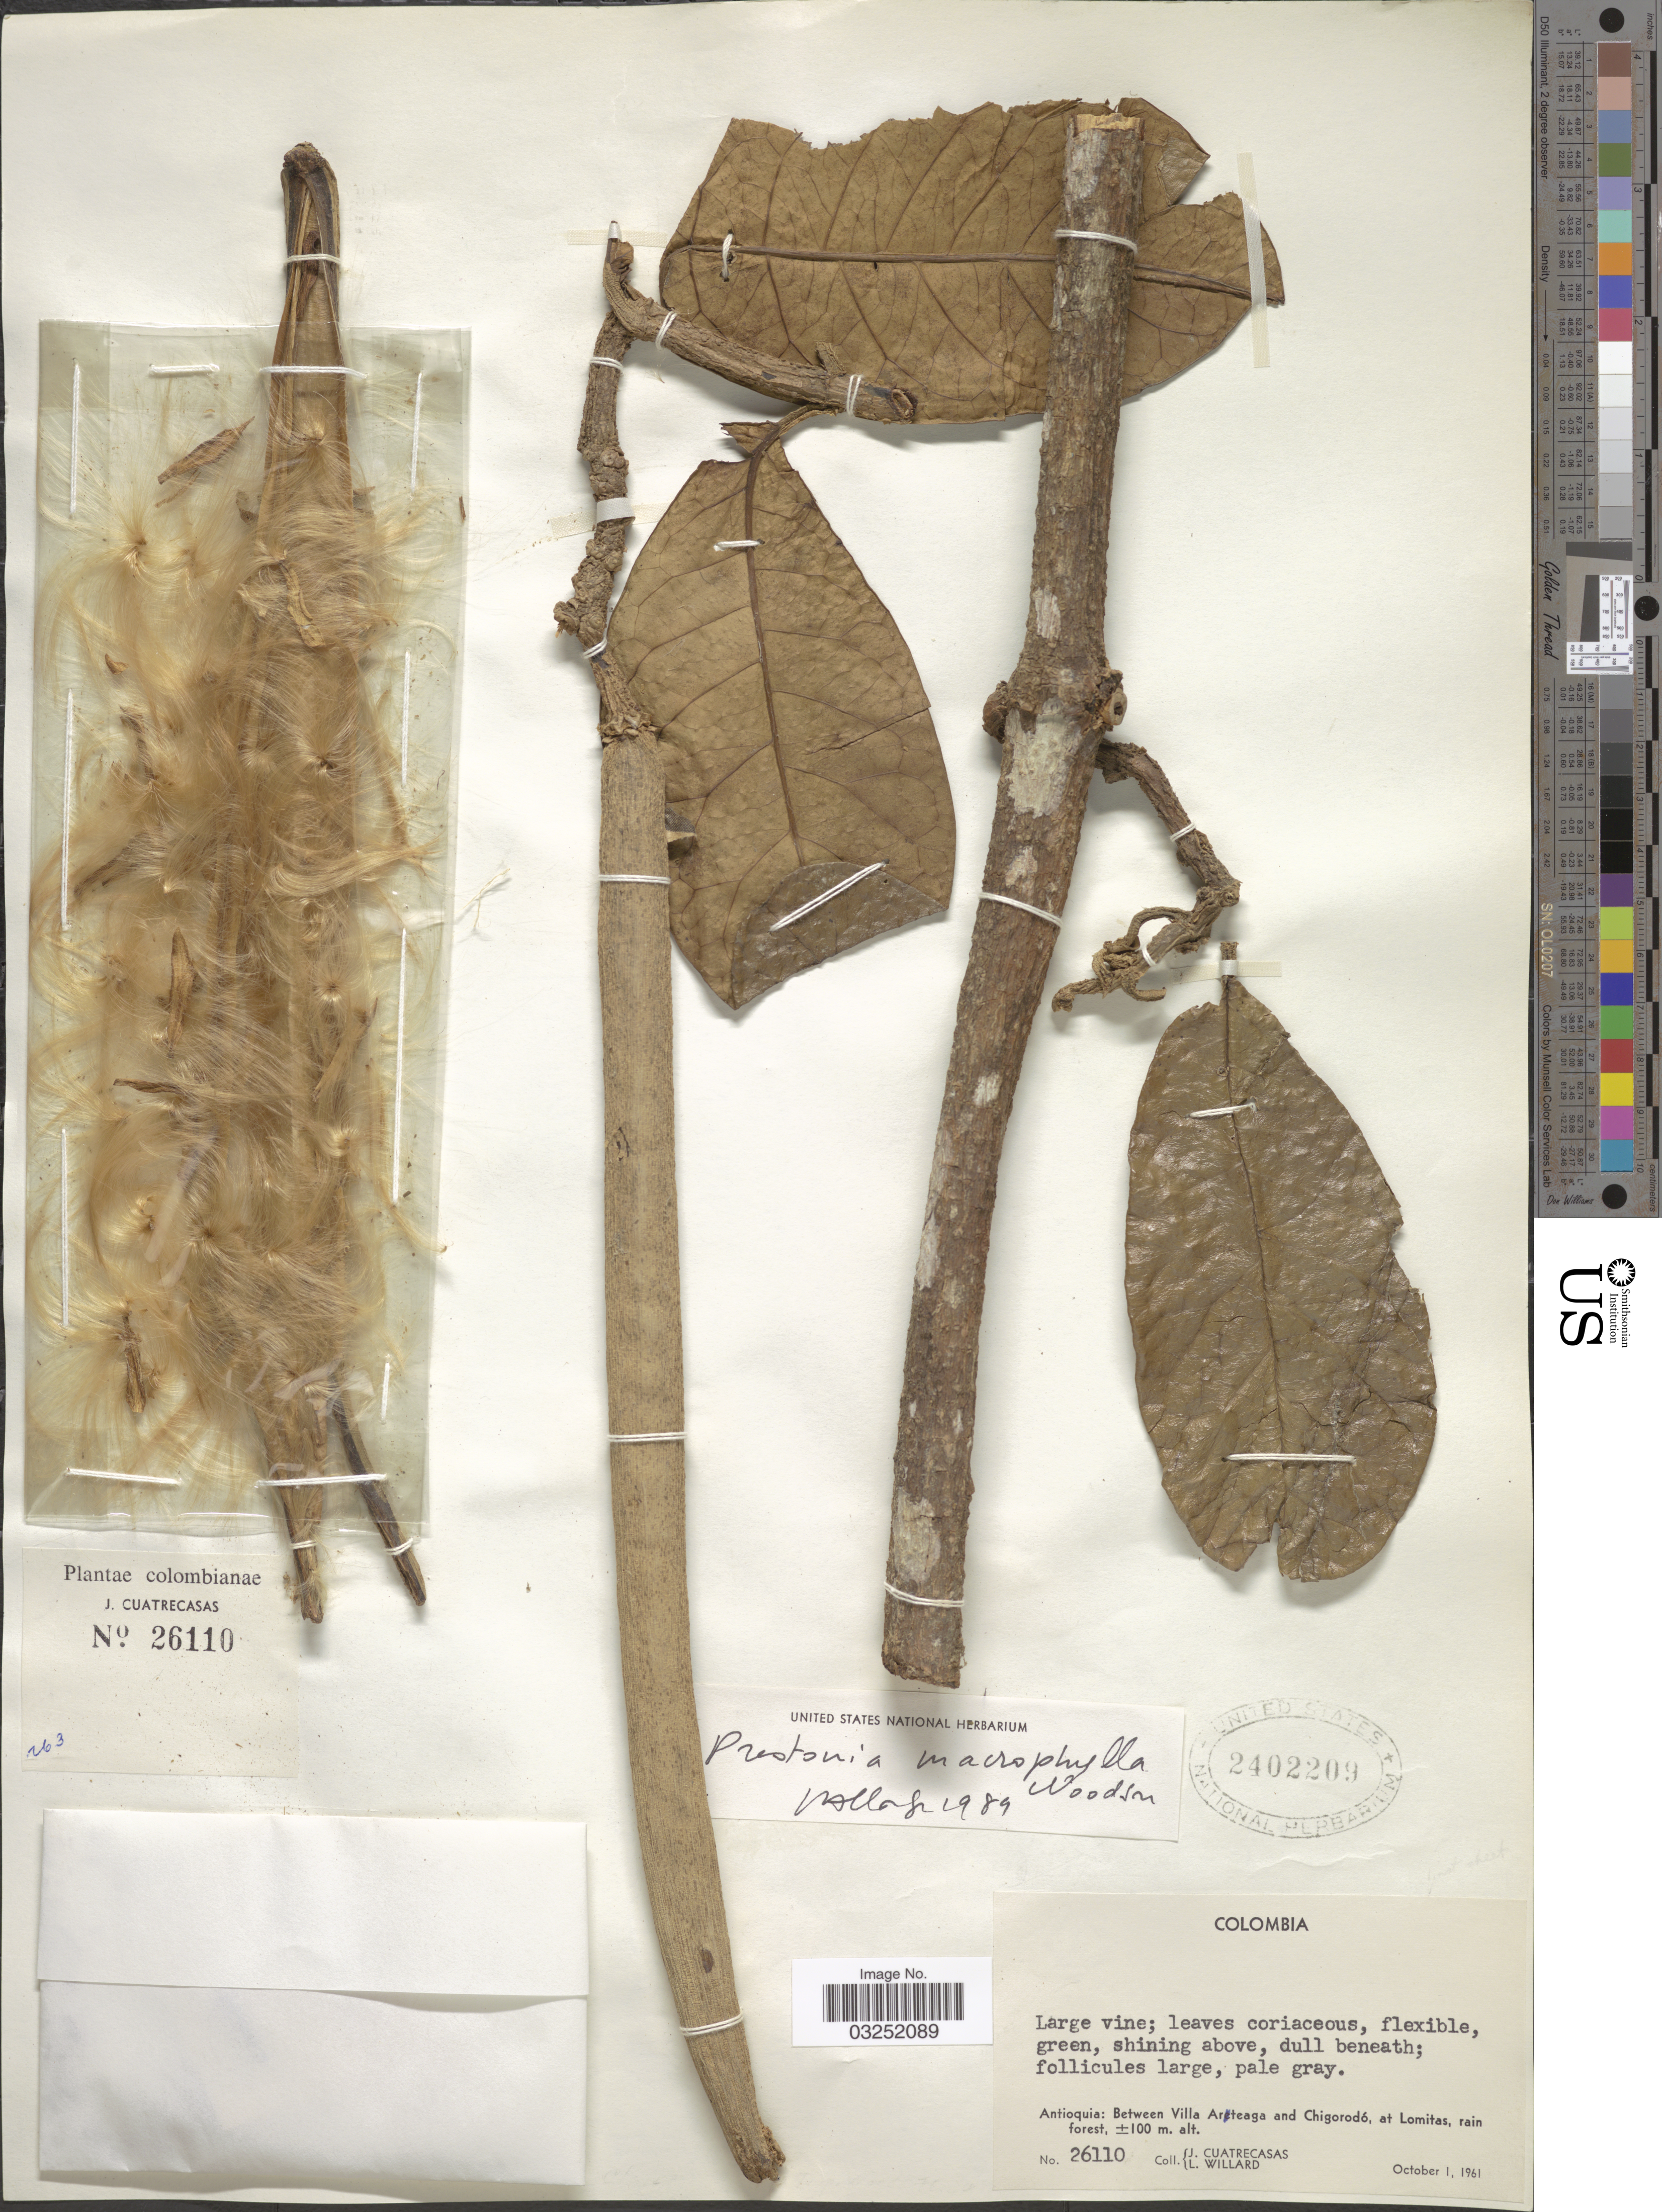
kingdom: Plantae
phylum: Tracheophyta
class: Magnoliopsida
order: Gentianales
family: Apocynaceae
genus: Prestonia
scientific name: Prestonia macrophylla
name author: Woodson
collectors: J. Cuatrecasas & L. Willard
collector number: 26110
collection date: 1961-10-01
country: Colombia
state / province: Antioquia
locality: Antioquia: Between Villa Arteaga and Chigorodó, at Lomitas, rain forest.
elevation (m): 100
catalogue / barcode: US 2402209